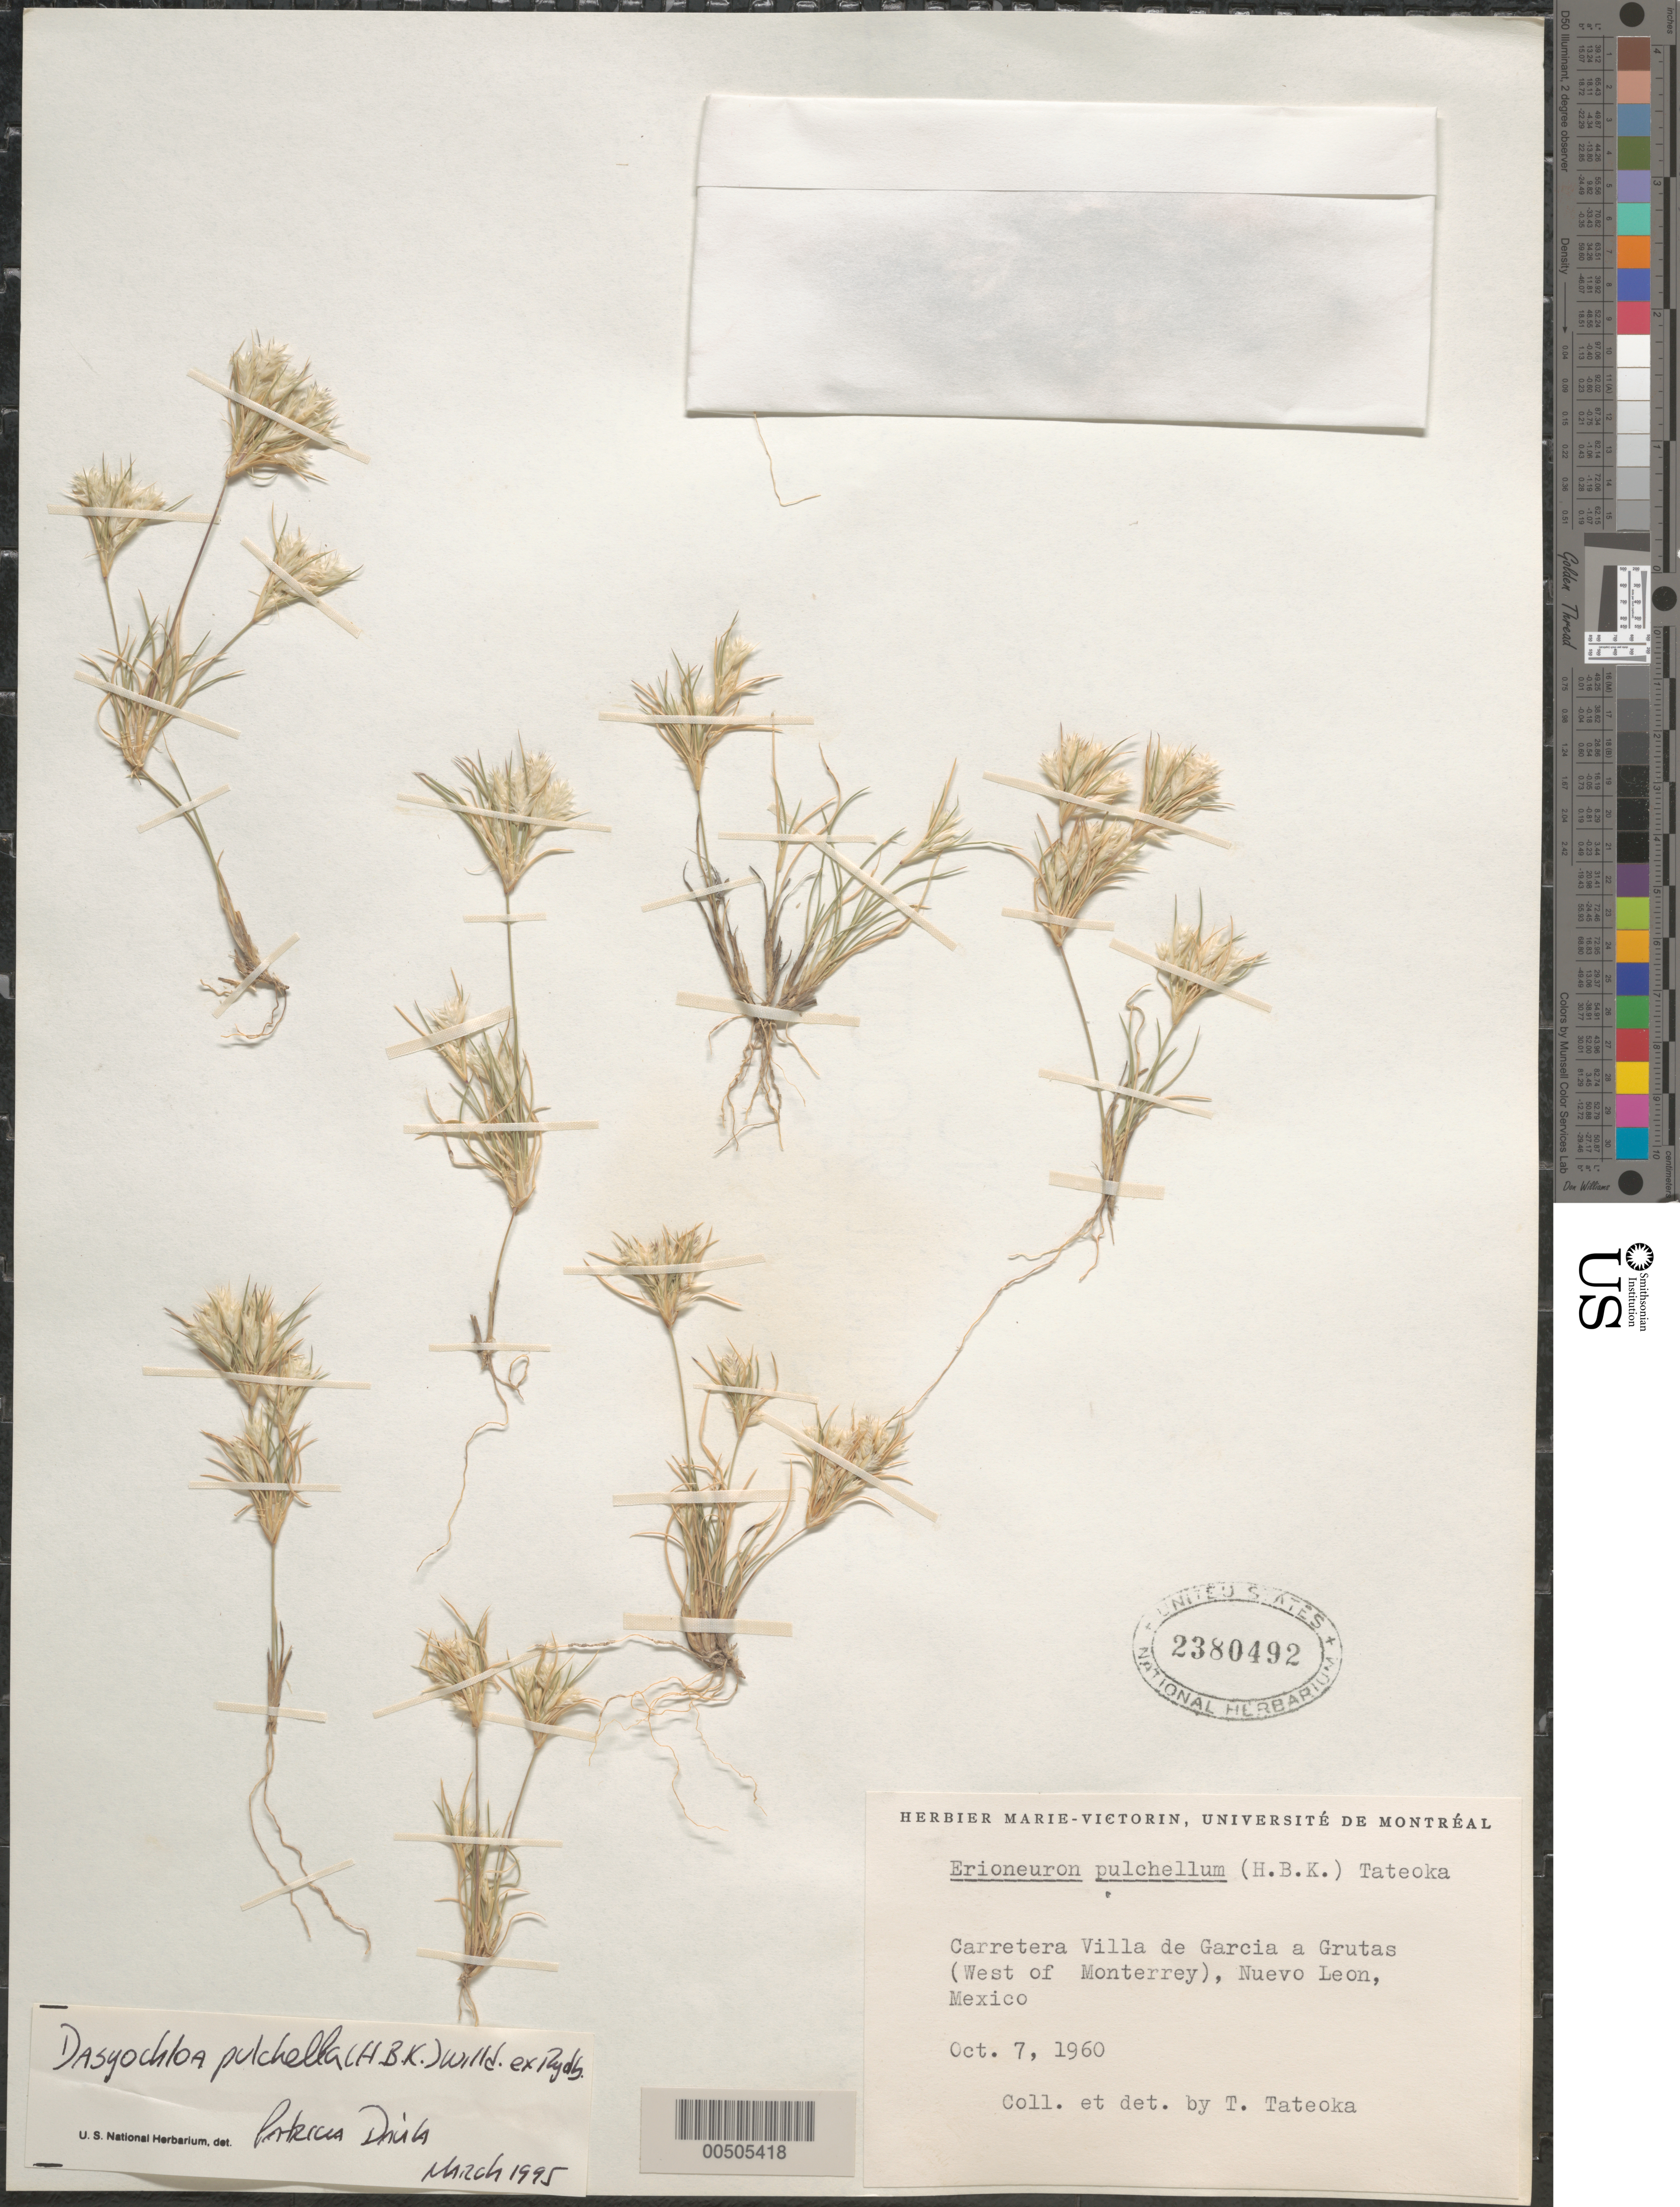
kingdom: Plantae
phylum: Tracheophyta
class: Liliopsida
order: Poales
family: Poaceae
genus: Dasyochloa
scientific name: Dasyochloa pulchella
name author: (Kunth) Willd. ex Rydb.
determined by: Dávila, P. D.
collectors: T. Tateoka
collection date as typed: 7 Oct 1960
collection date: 1960-10-07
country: Mexico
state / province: Nuevo León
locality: Carretera Villa de Garcia a Grutas (W of Monterrey)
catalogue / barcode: US 2380492